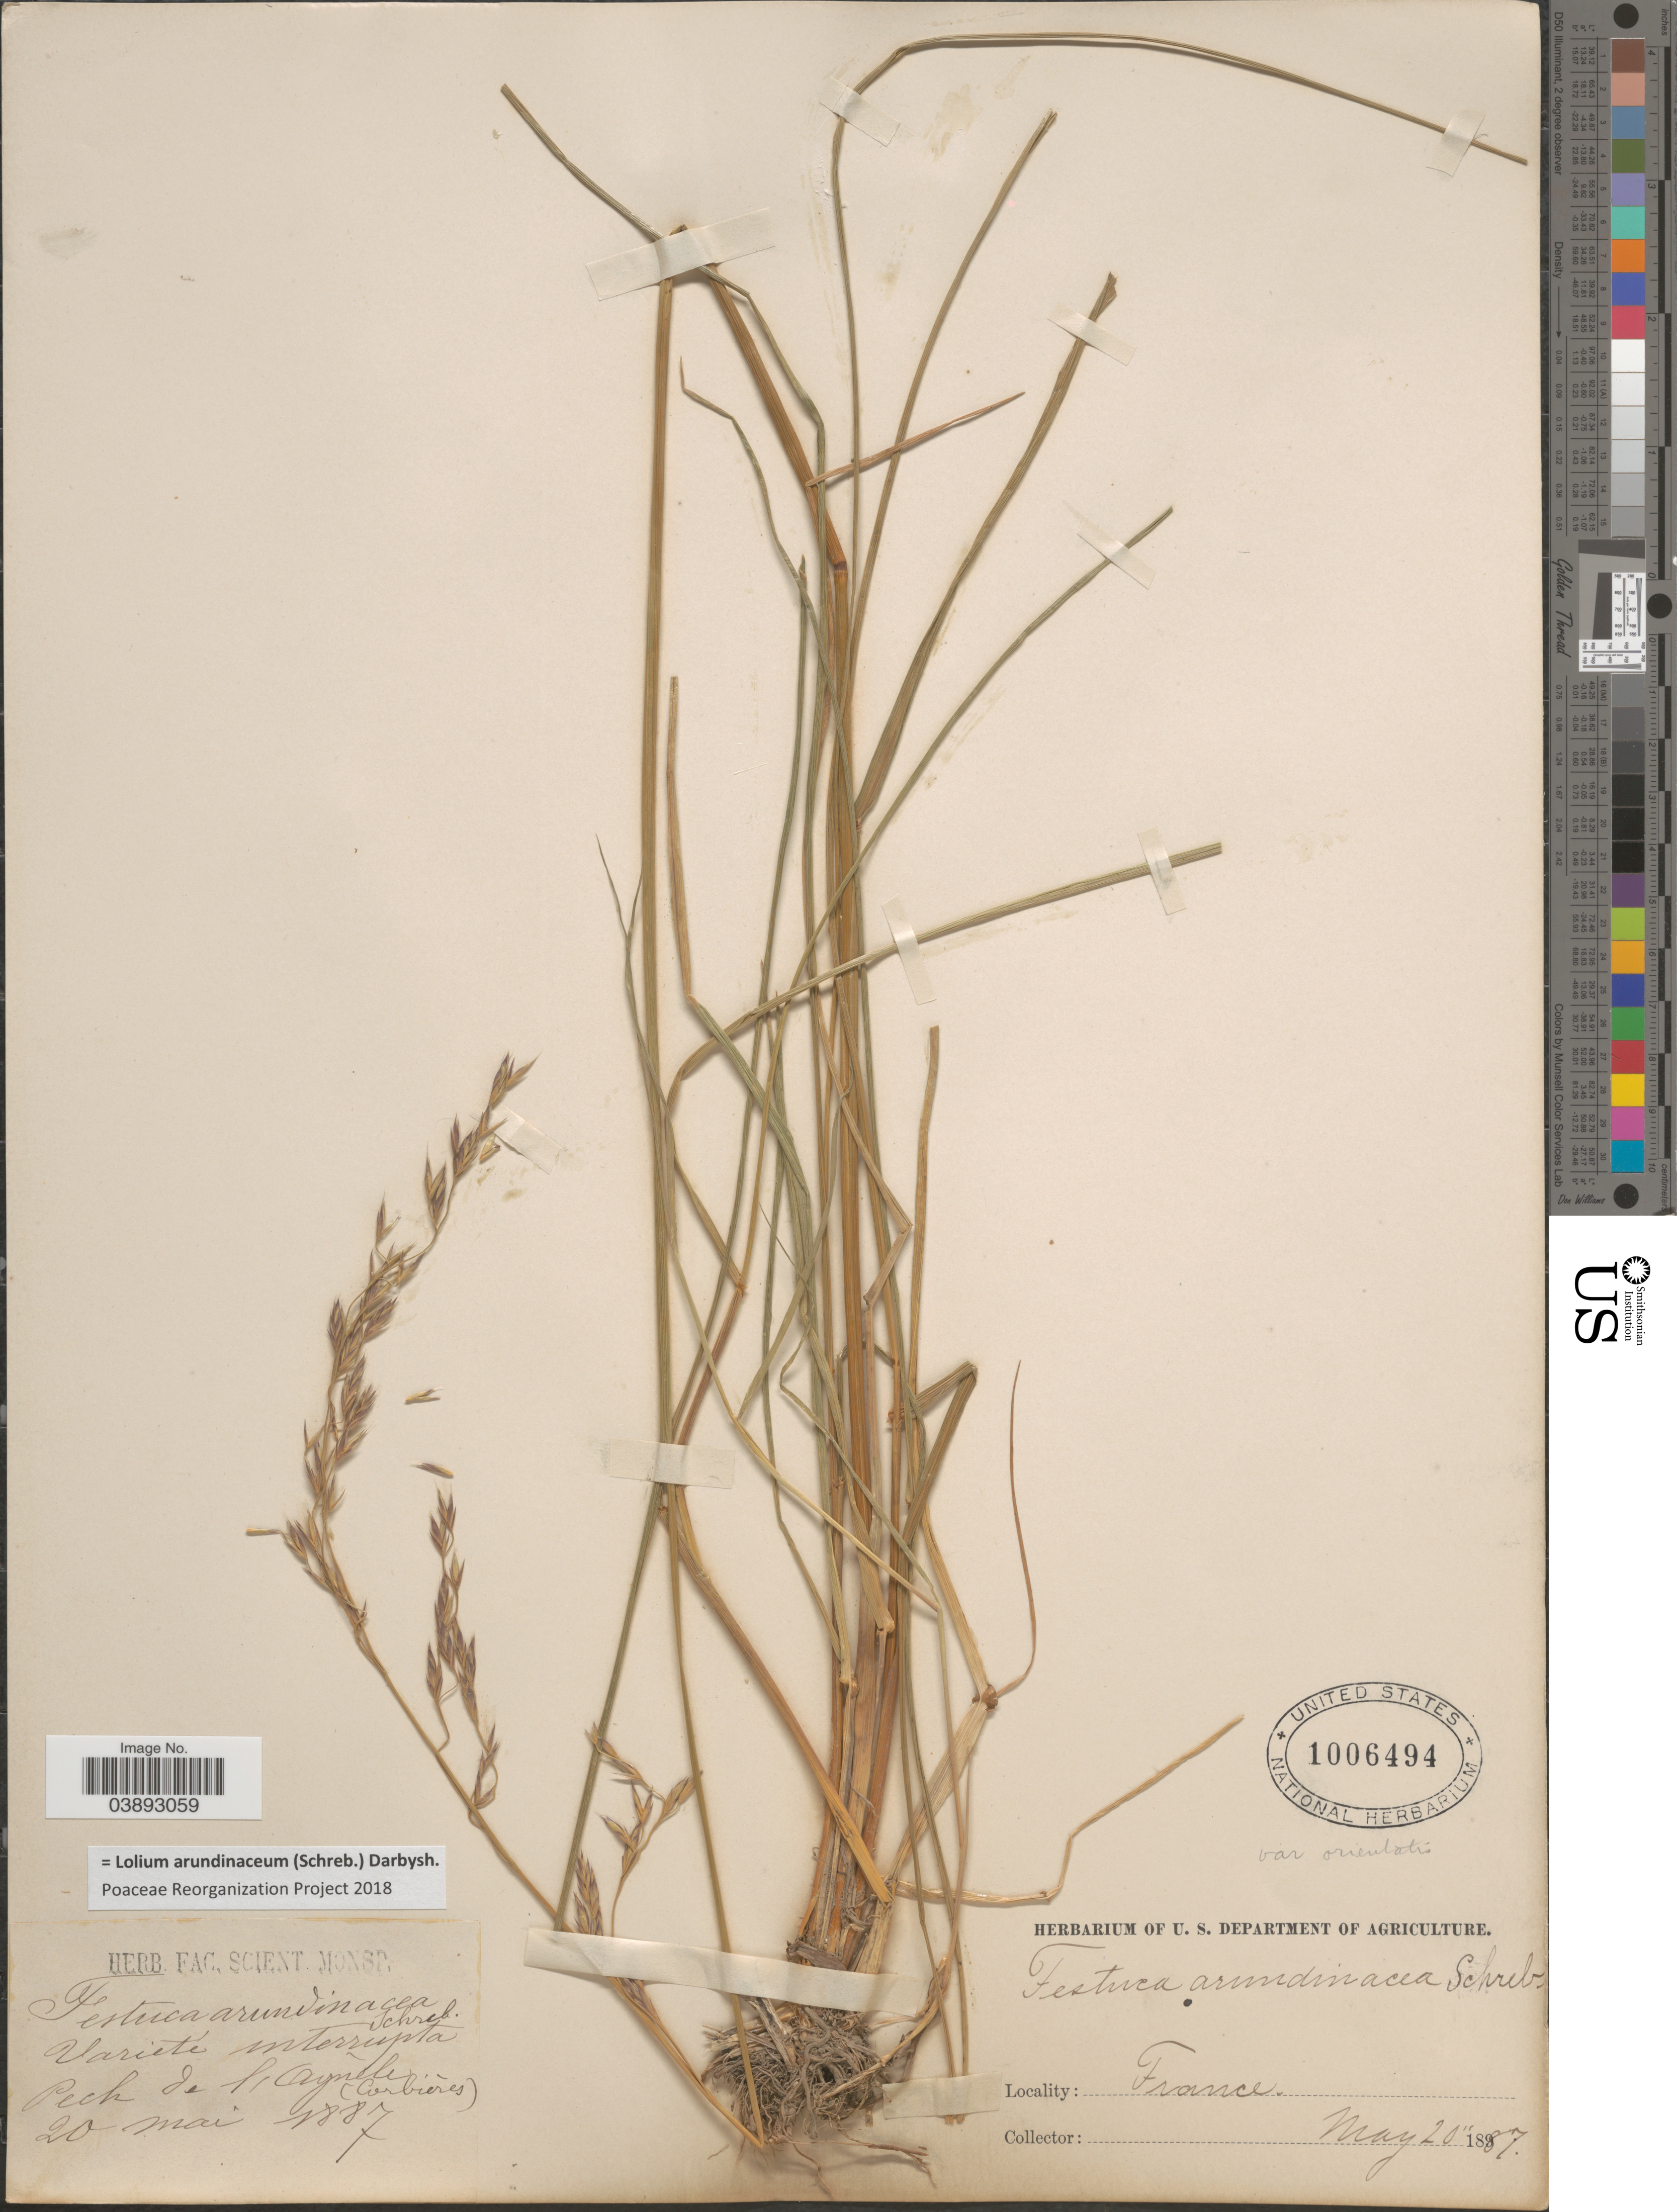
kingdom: Plantae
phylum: Tracheophyta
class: Liliopsida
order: Poales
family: Poaceae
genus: Lolium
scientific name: Lolium arundinaceum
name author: (Schreb.) Darbysh.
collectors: ex herb. Fac. Scient. Monst.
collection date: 1887-05-20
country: France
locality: Varieté interrupta Peck de ' Aynele [interpreted] (Corbierès).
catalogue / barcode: US 1006494